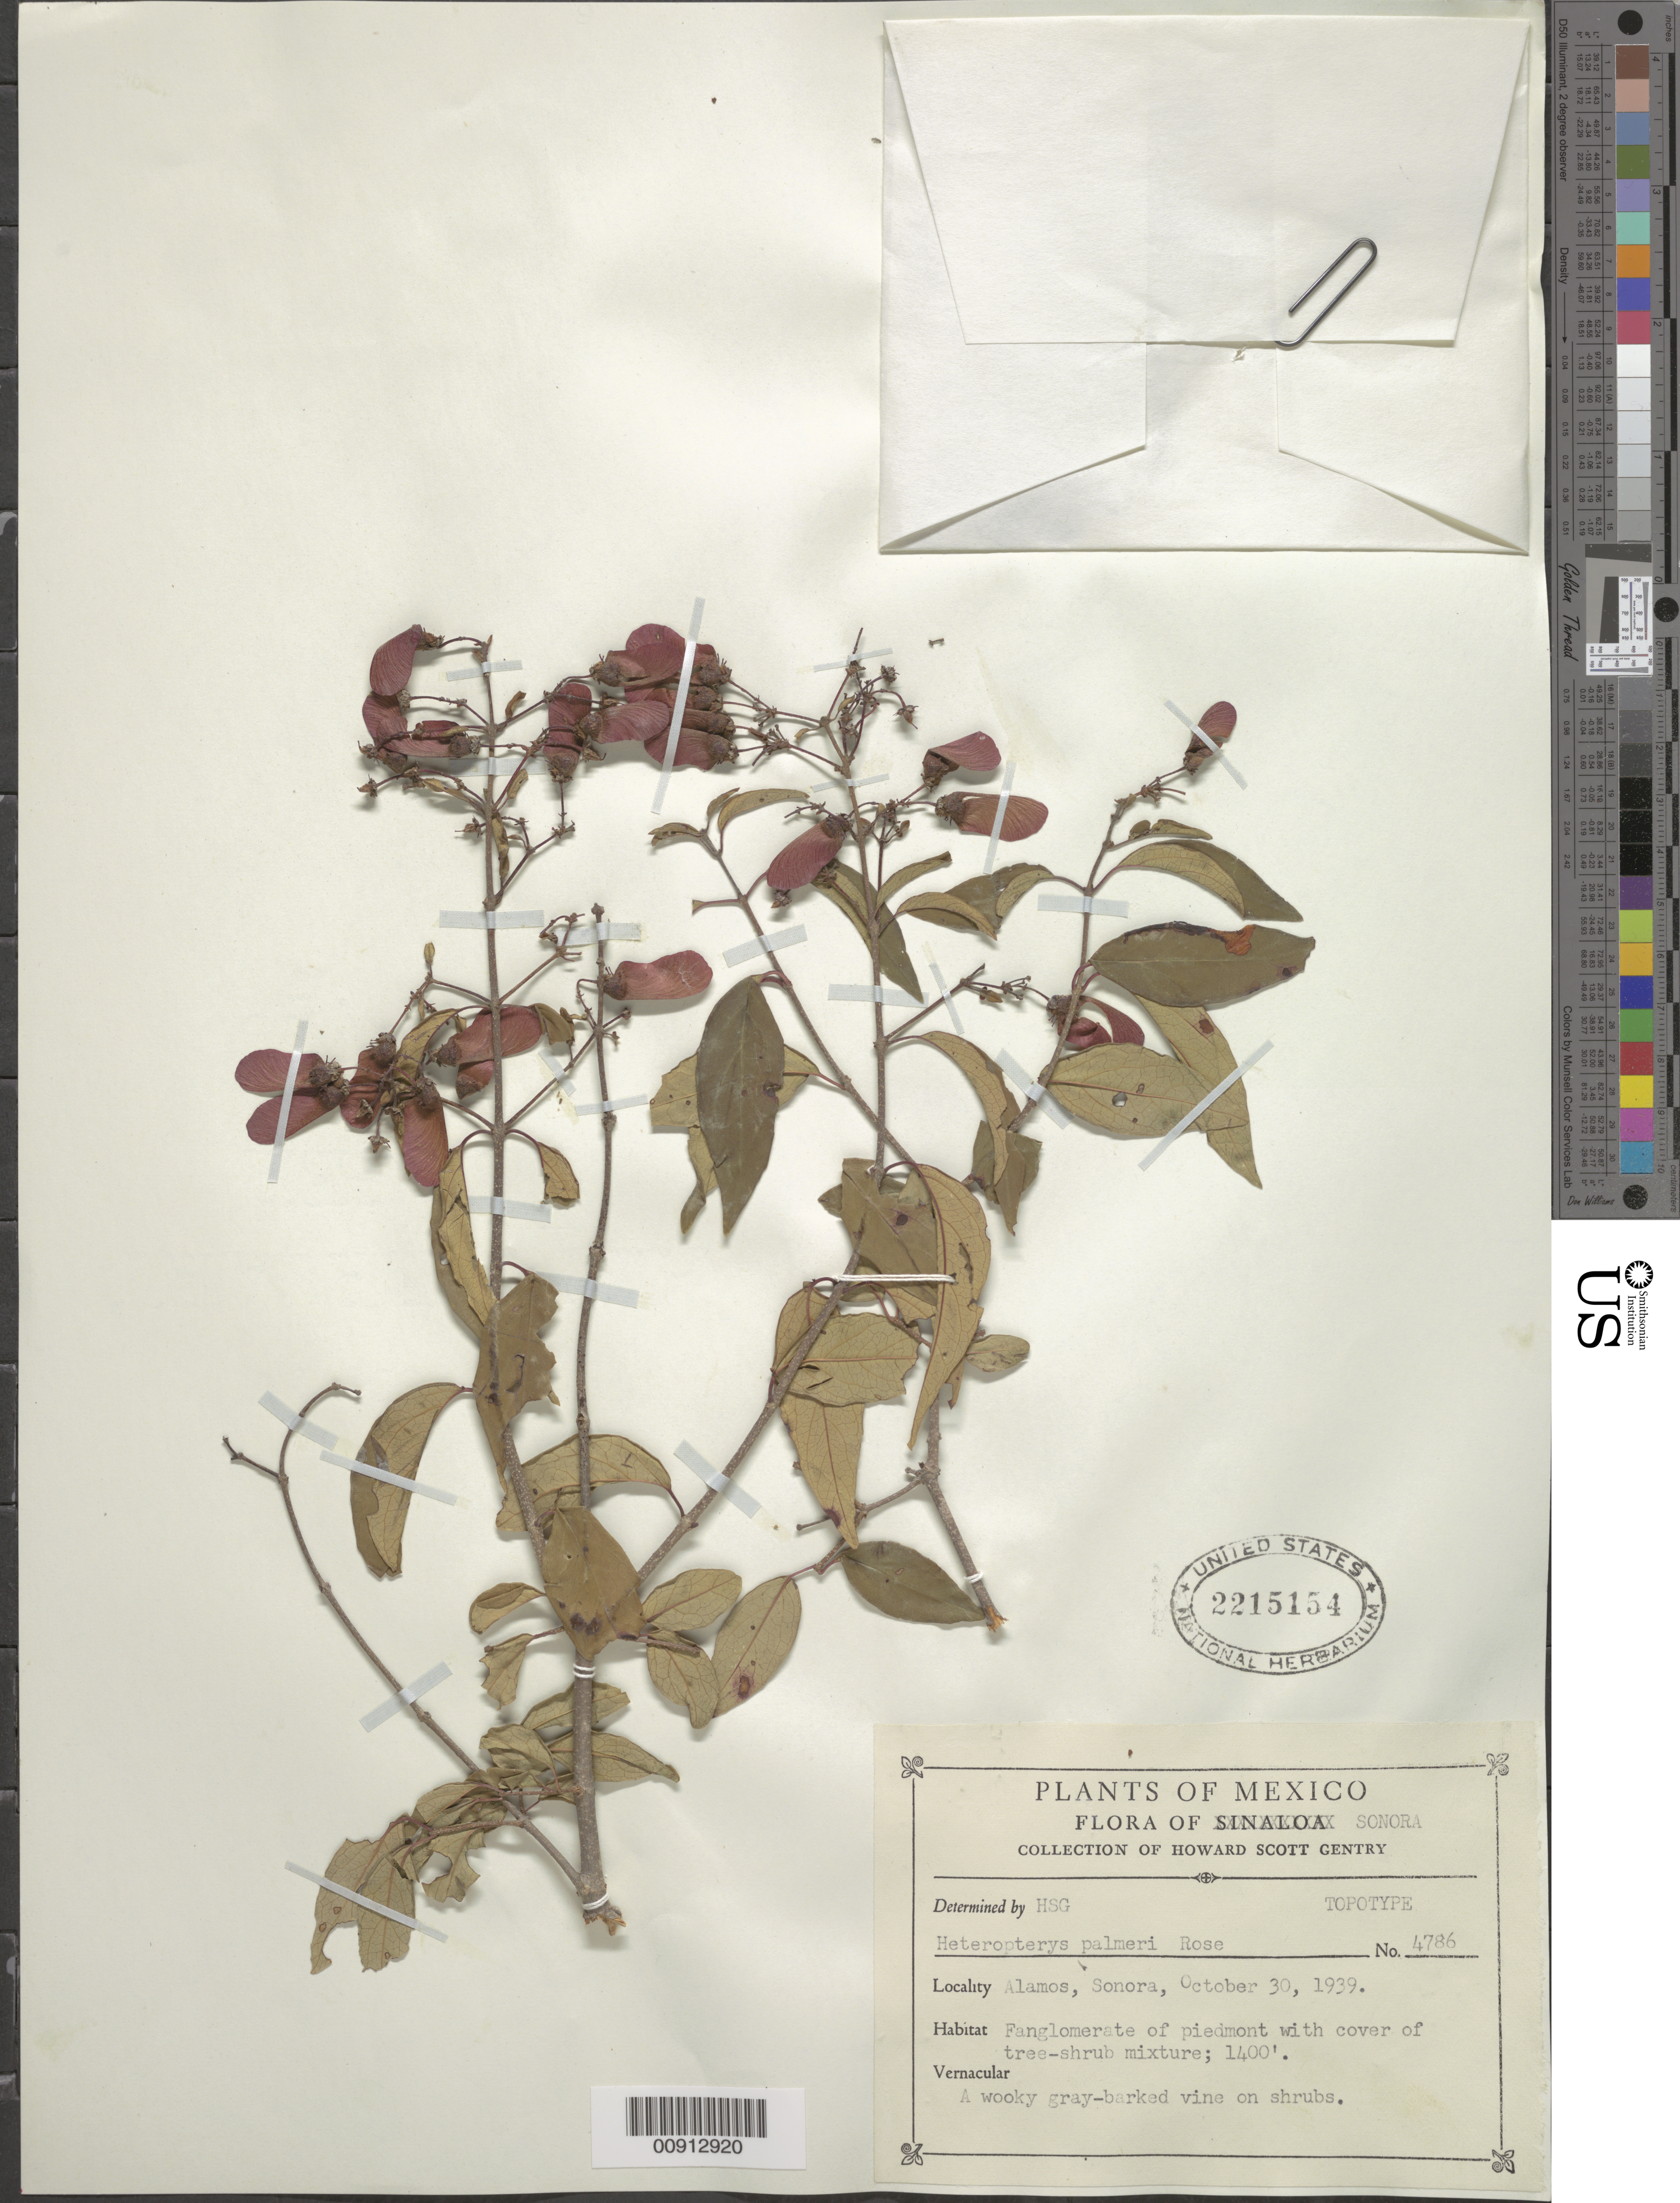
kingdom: Plantae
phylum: Tracheophyta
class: Magnoliopsida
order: Malpighiales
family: Malpighiaceae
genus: Heteropterys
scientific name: Heteropterys palmeri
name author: Rose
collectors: H. S. Gentry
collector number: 4786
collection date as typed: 30 Oct 1939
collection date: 1939-10-30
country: Mexico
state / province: Sonora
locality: Alamos, Sonora.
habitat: Fanglomerate of piedmont with cover of tree-shrub mixture. Vine on shrubs.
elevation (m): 427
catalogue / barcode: US 2215154